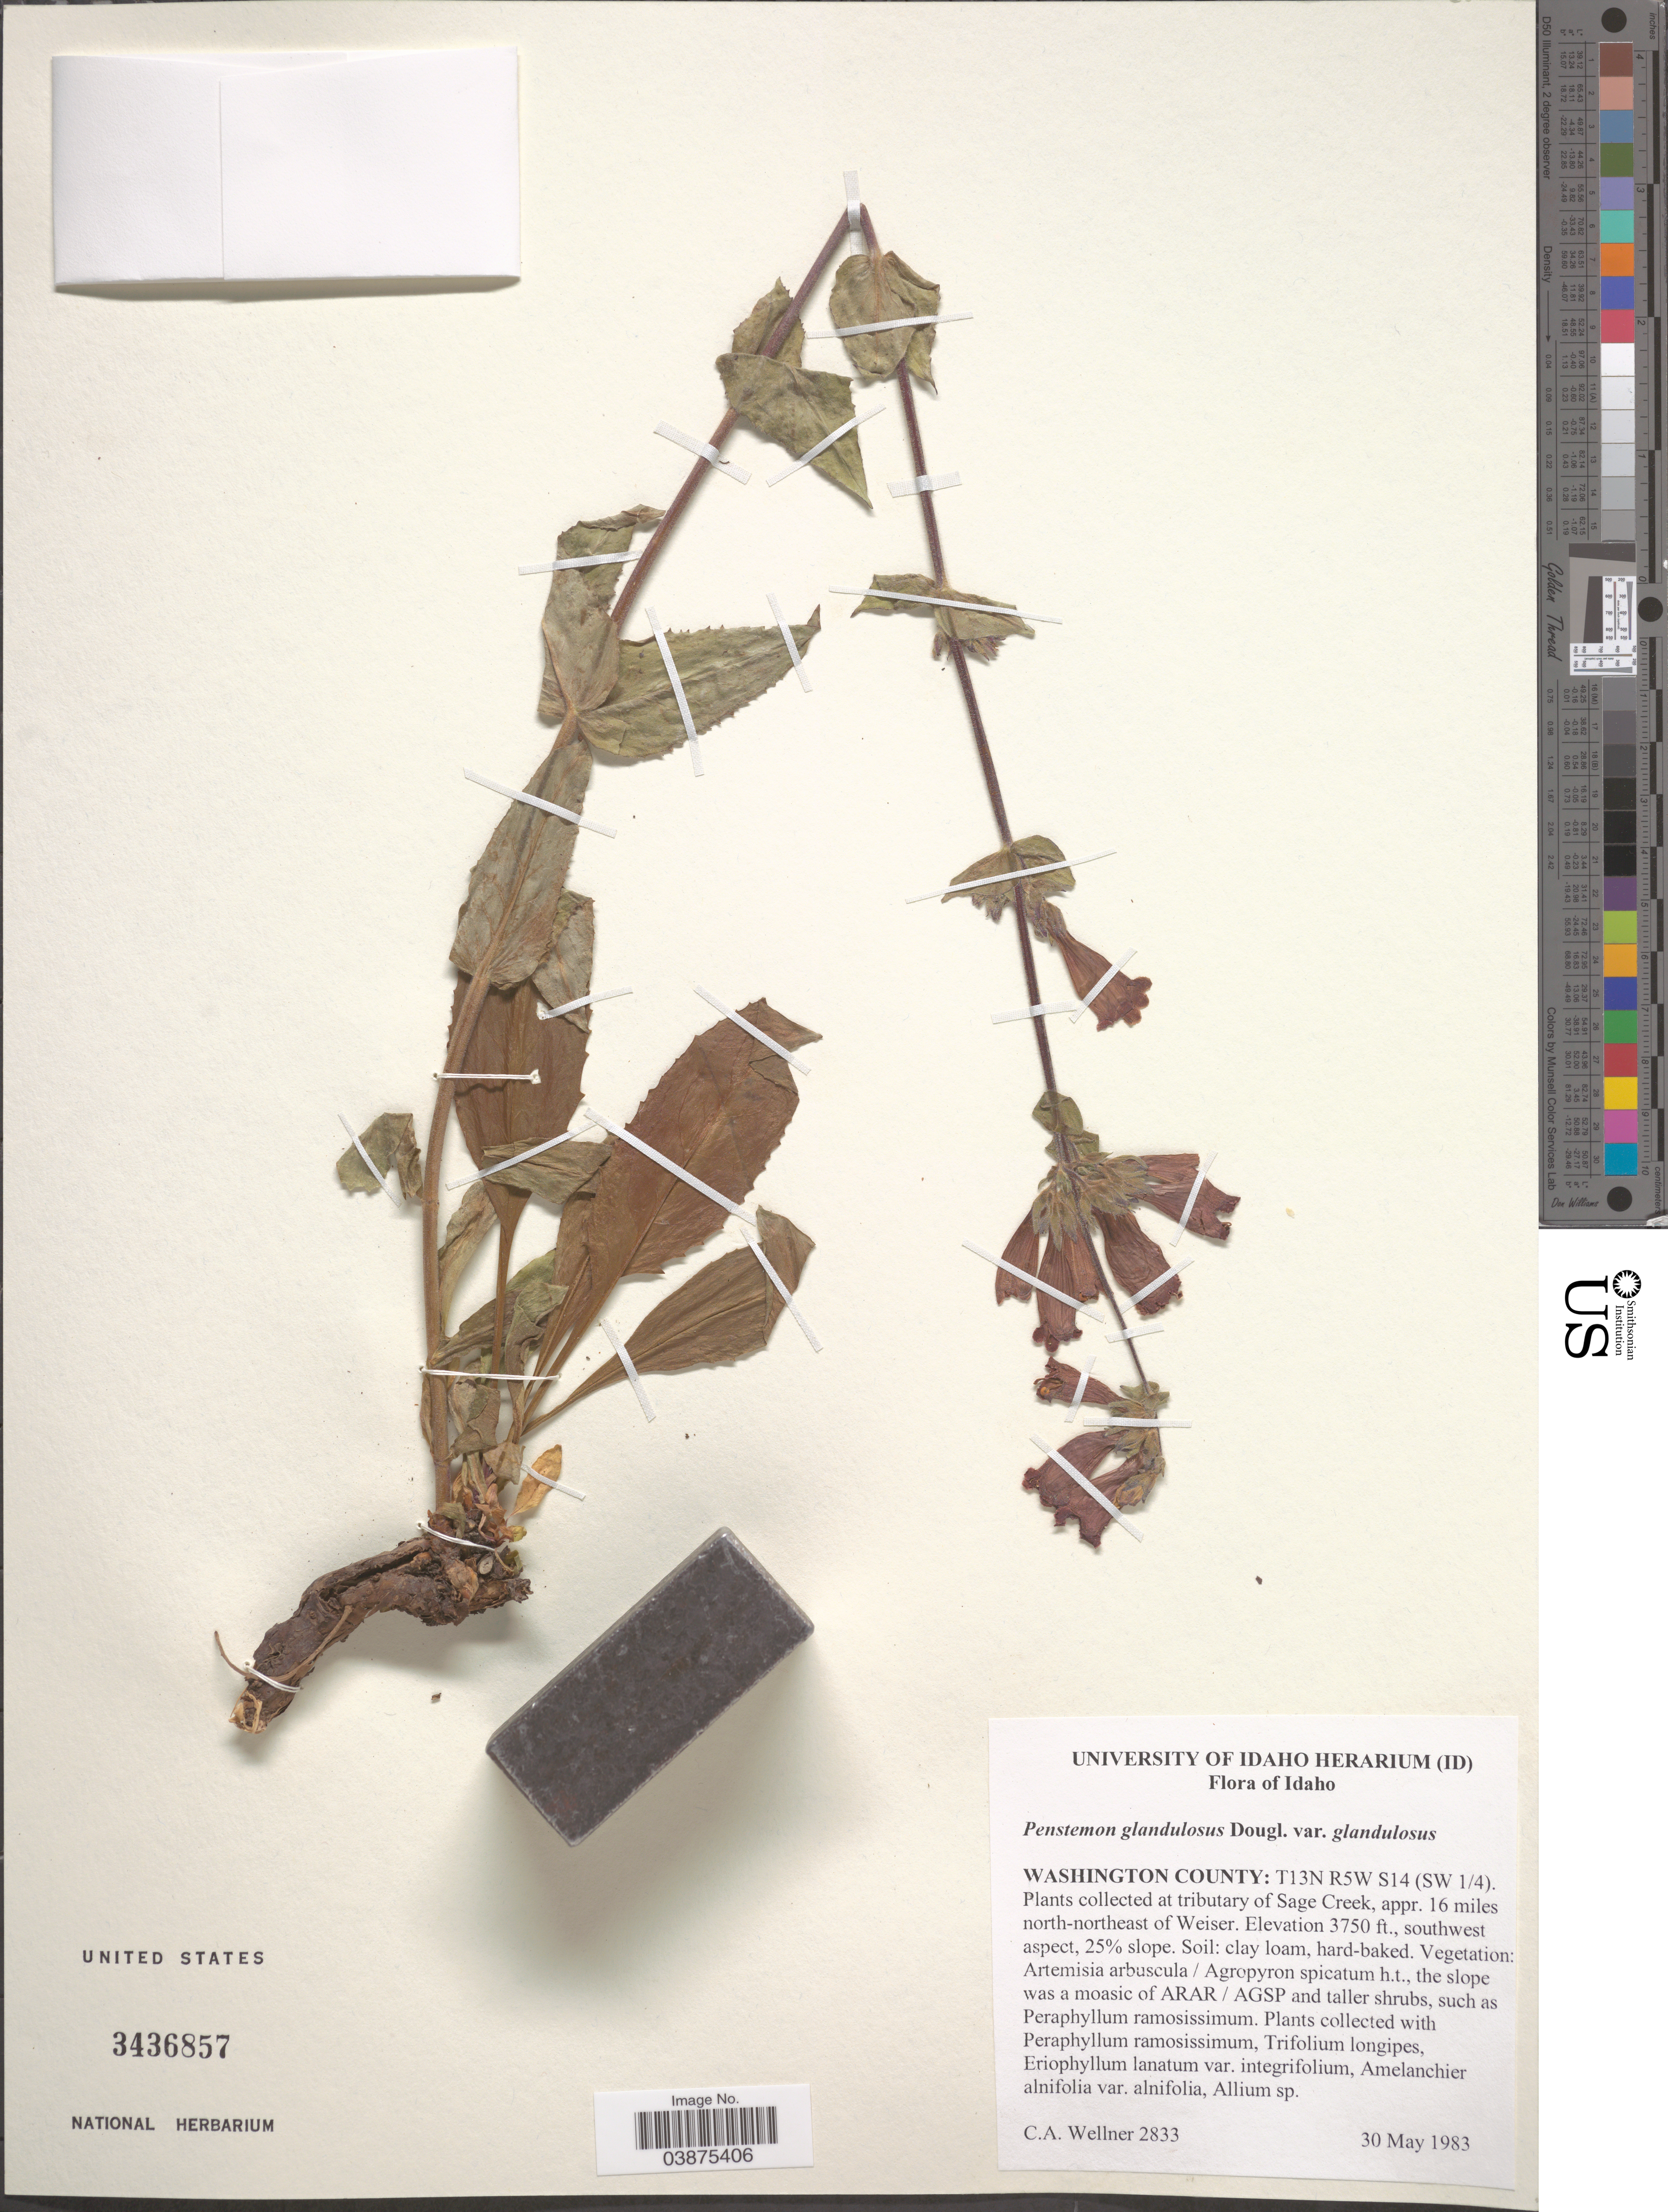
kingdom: Plantae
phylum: Tracheophyta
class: Magnoliopsida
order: Lamiales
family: Plantaginaceae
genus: Penstemon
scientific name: Penstemon glandulosus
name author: Douglas ex Lindl.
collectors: C. Wellner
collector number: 2833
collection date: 1983-05-30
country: United States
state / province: Idaho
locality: Washington County: T13N R5W S14 (SW¼). At tributary of Sage Creek, appr. 16 miles north-northeast of Weiser.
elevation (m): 1143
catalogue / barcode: US 3436857